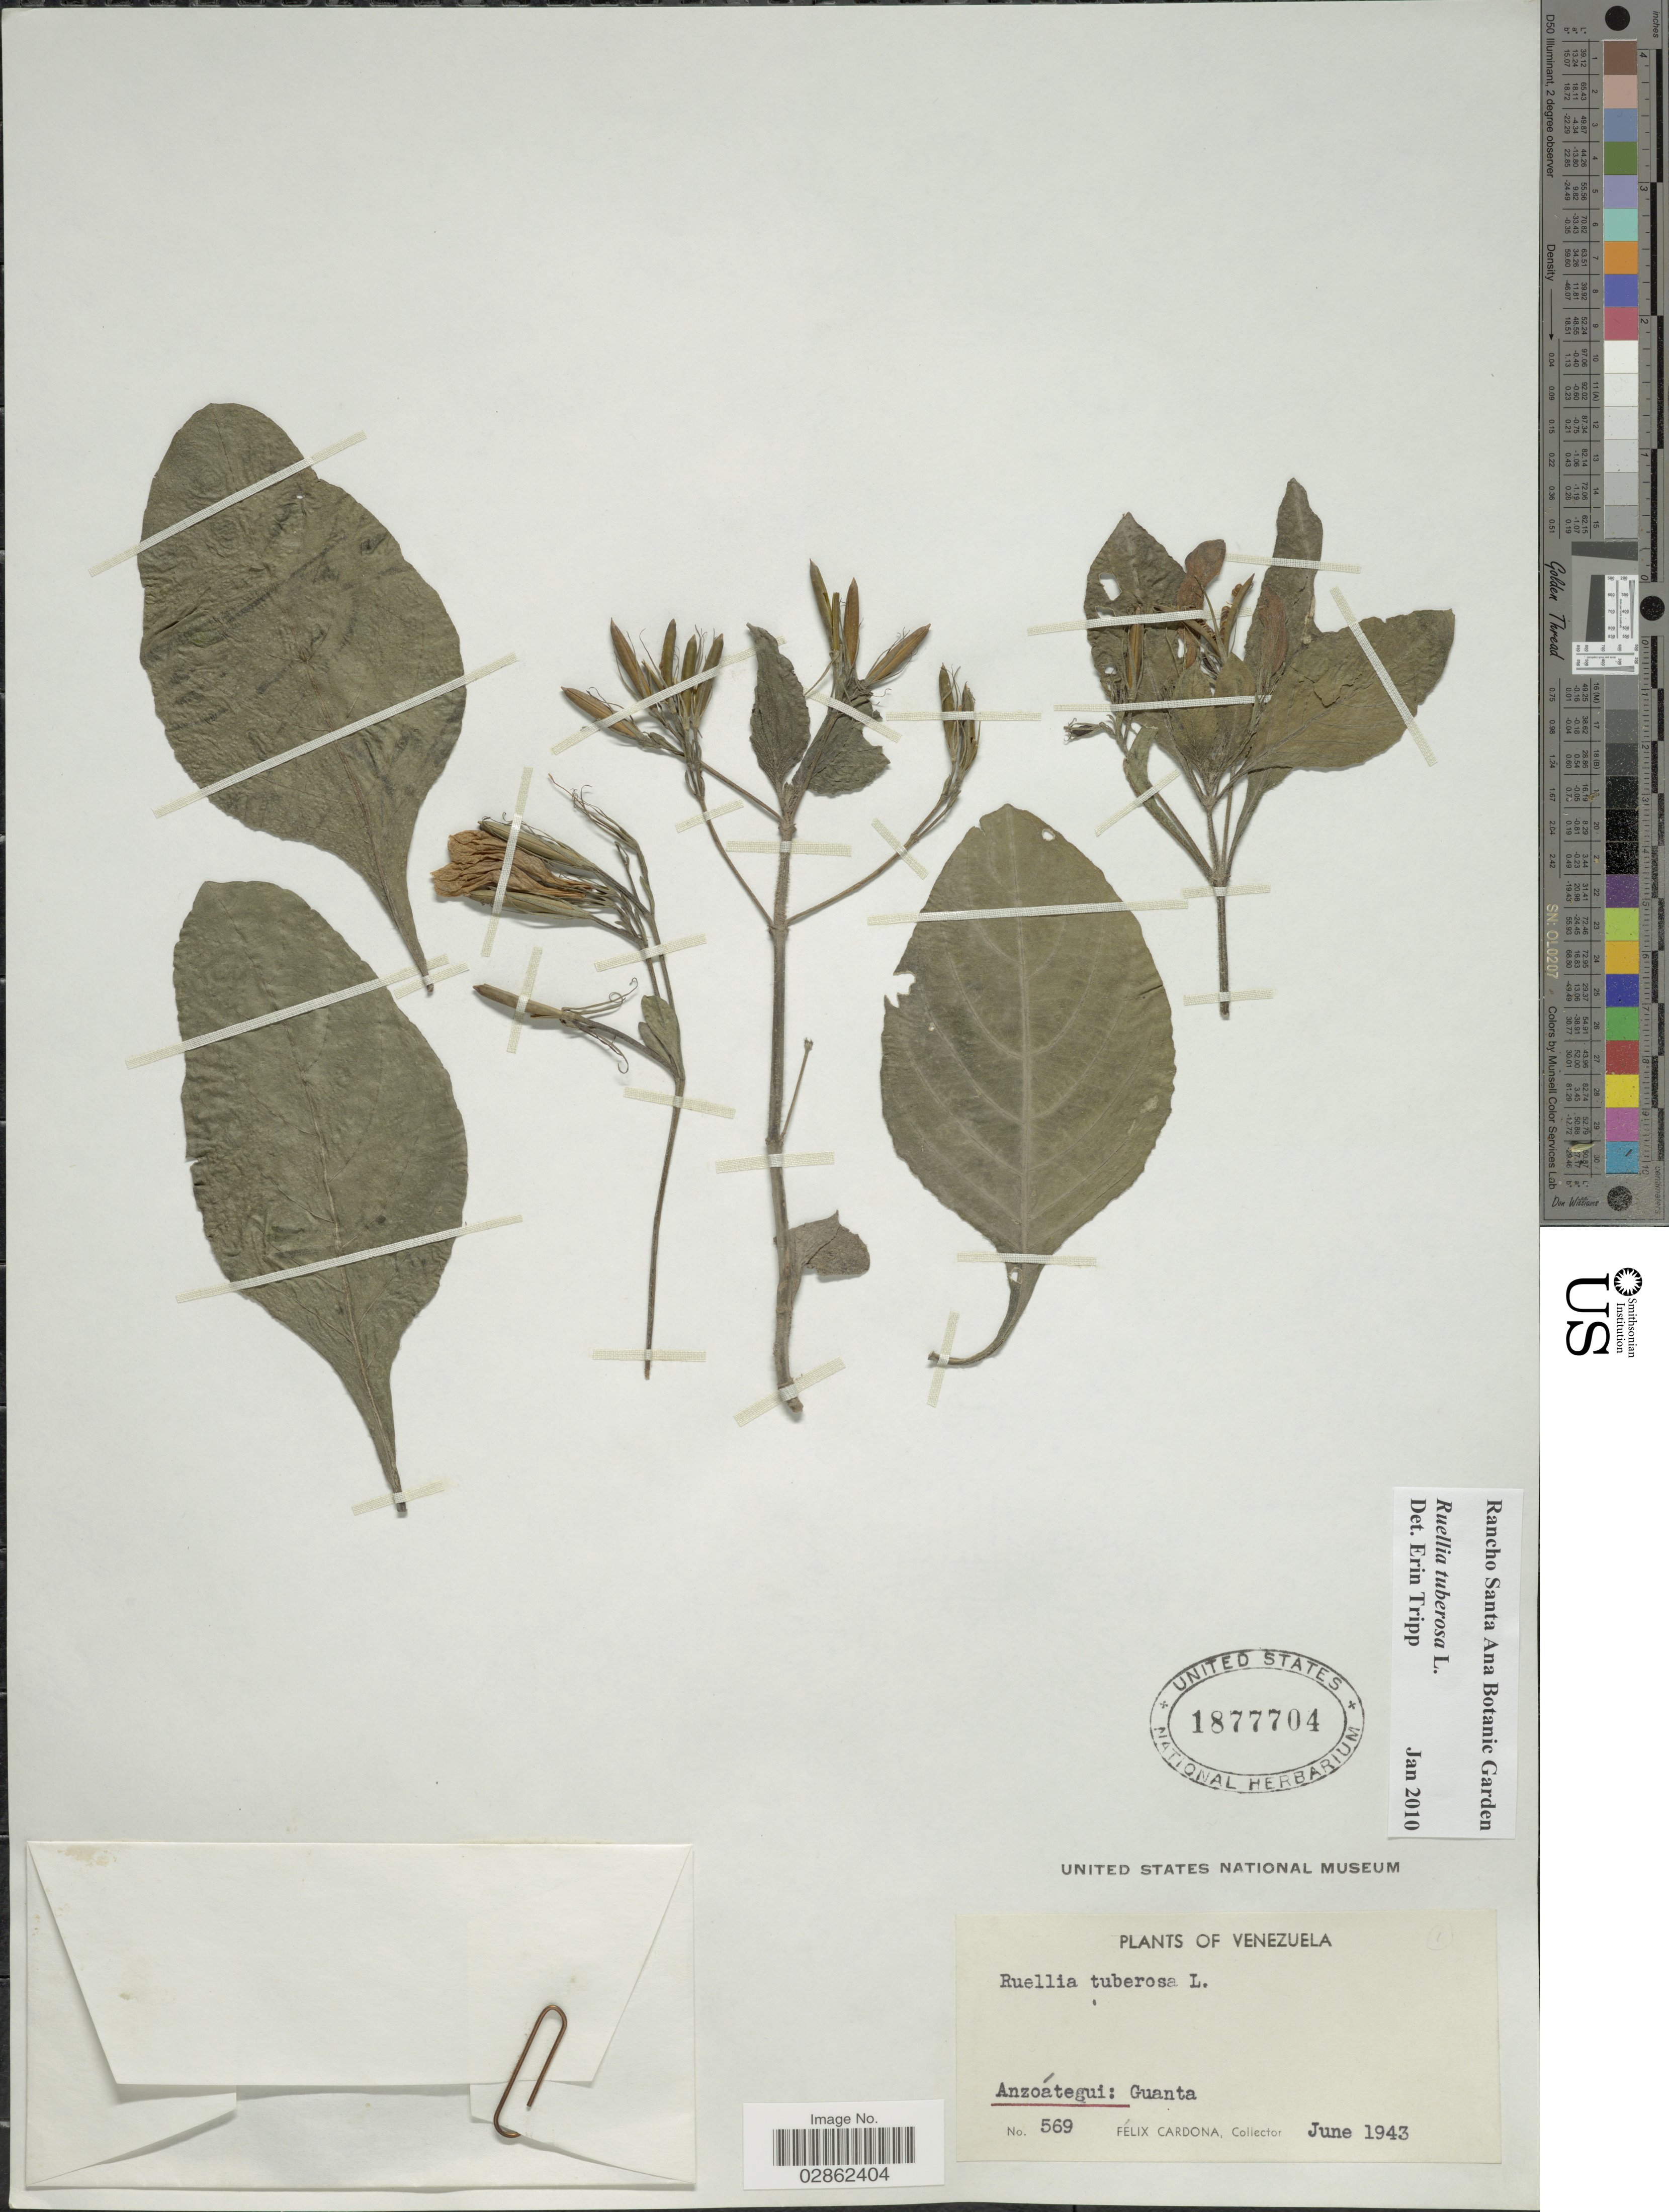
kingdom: Plantae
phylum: Tracheophyta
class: Magnoliopsida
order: Lamiales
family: Acanthaceae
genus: Ruellia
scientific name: Ruellia tuberosa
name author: L.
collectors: F. Cardona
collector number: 569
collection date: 1943-06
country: Venezuela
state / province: Anzoategui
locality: Guanta.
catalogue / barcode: US 1877704